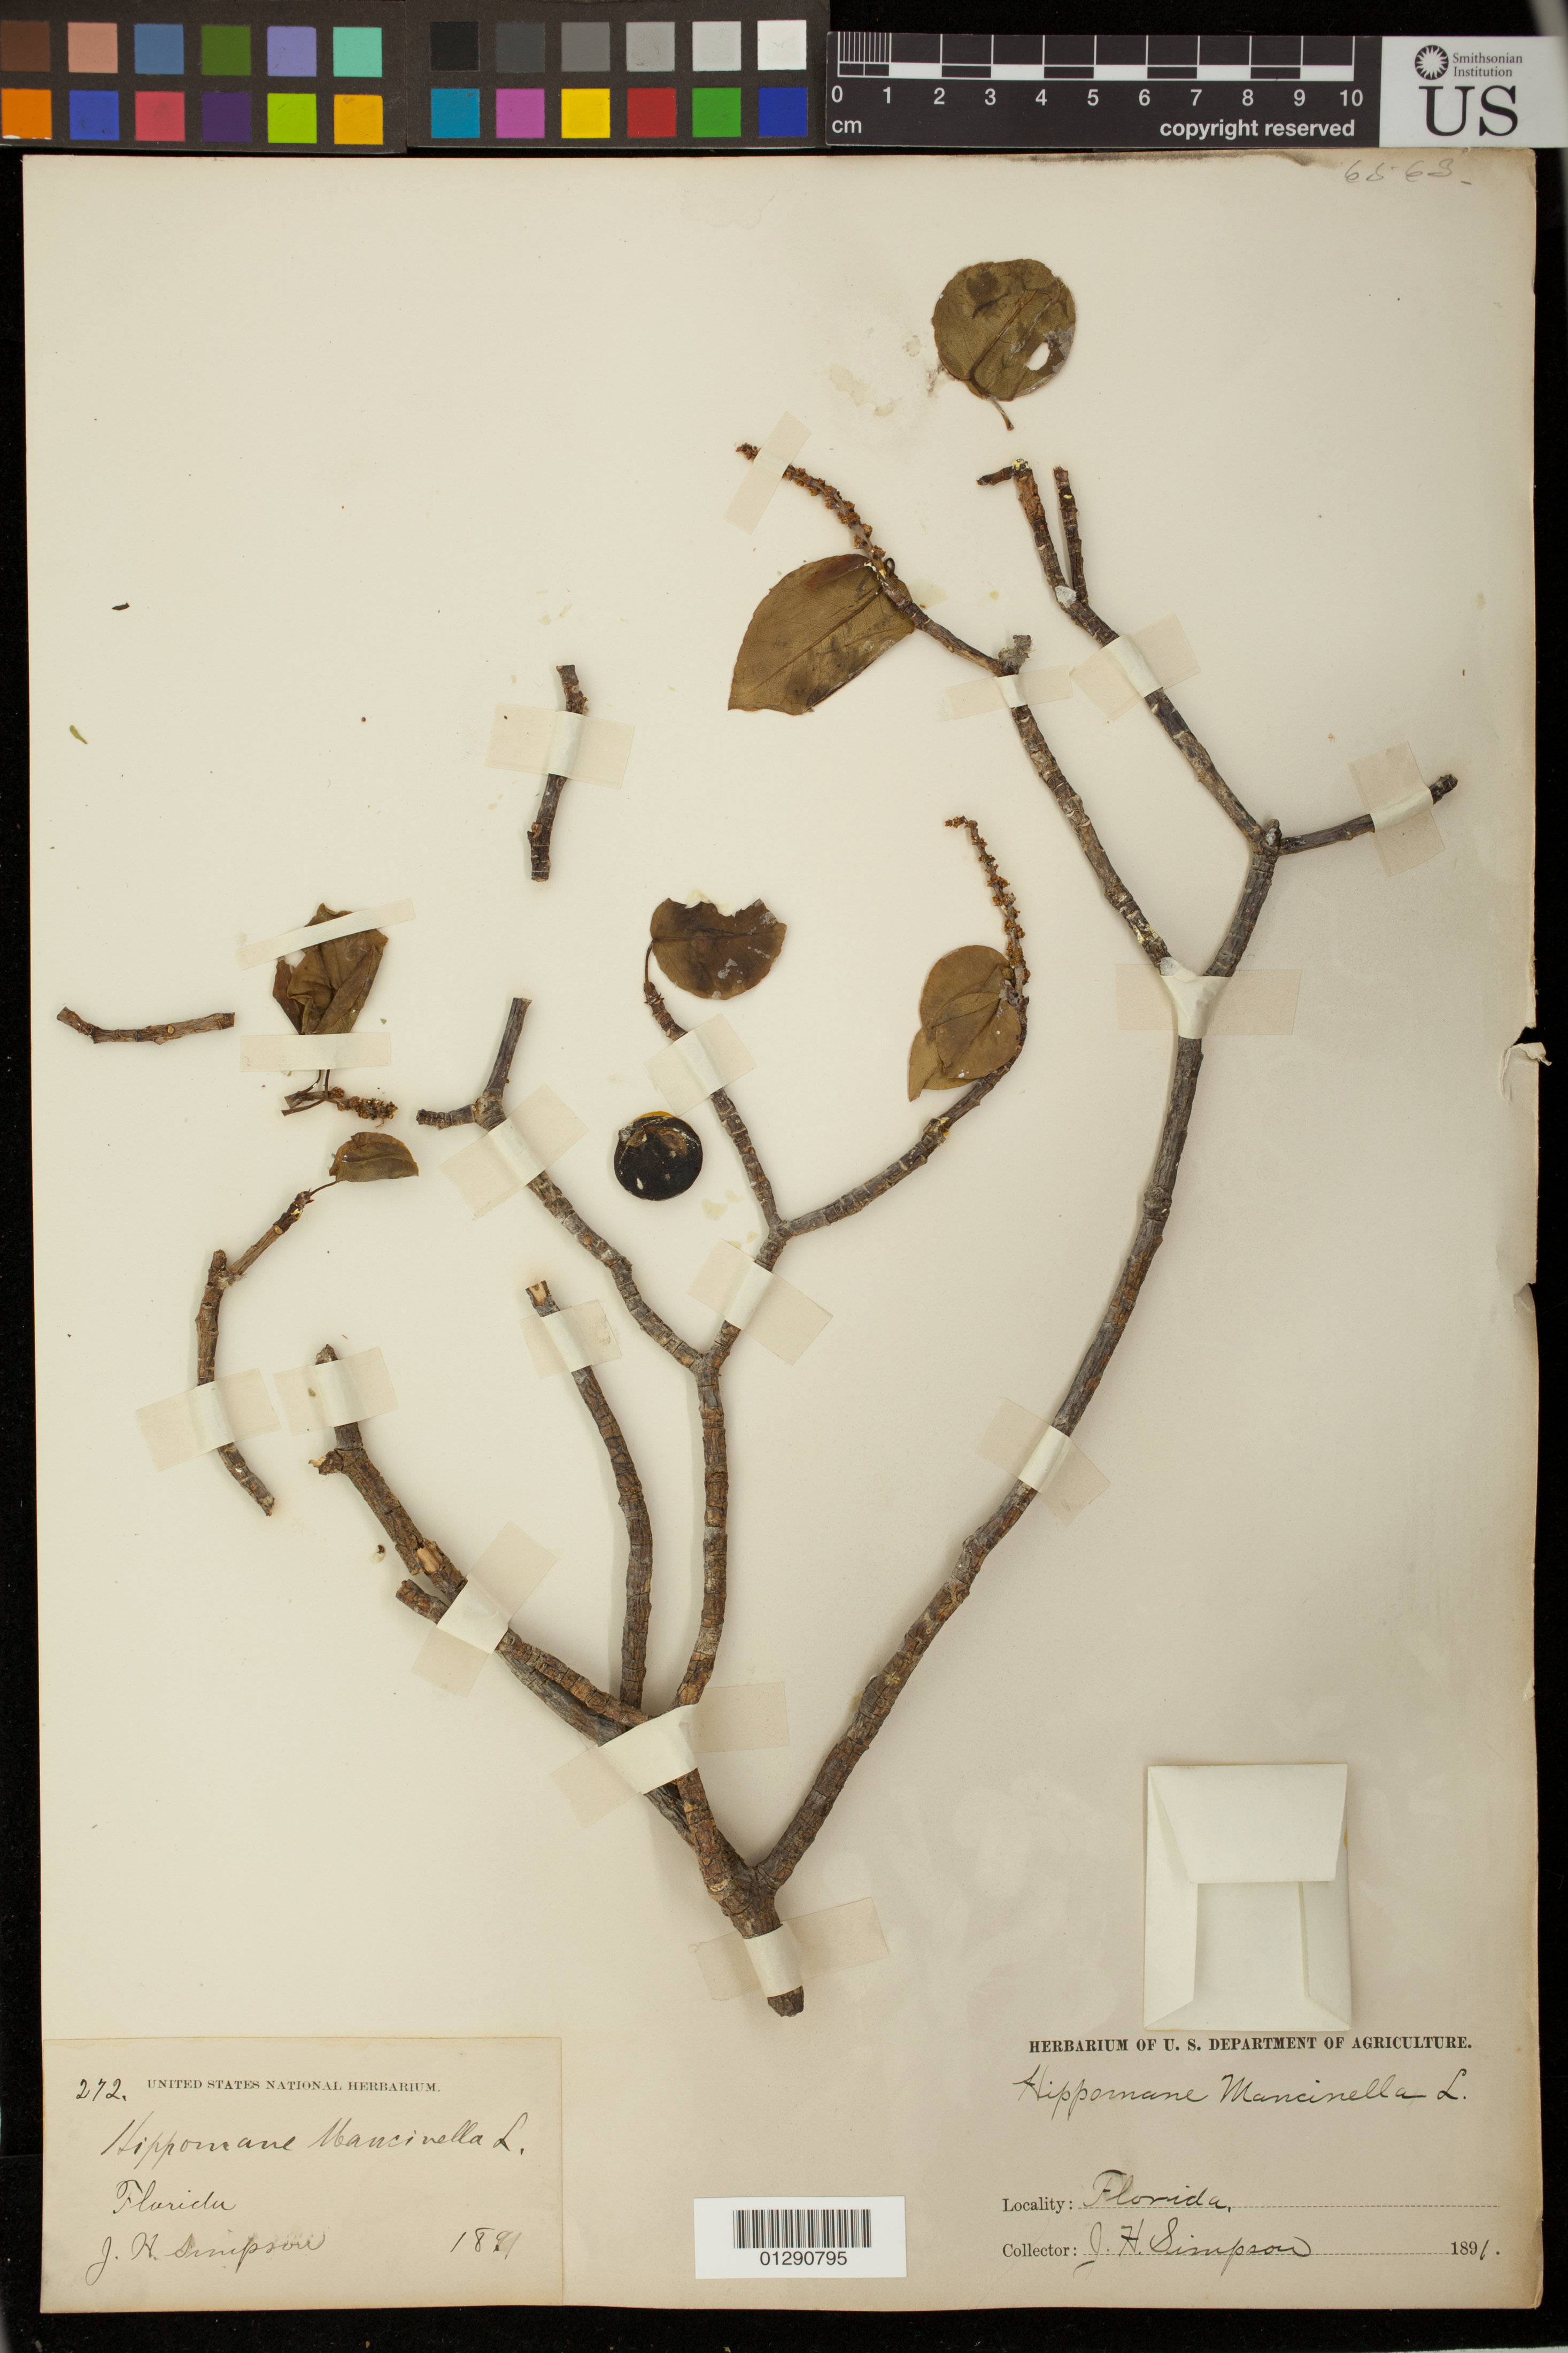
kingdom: Plantae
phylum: Tracheophyta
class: Magnoliopsida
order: Malpighiales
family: Euphorbiaceae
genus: Hippomane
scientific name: Hippomane mancinella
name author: L.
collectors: J. H. Simpson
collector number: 272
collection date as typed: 1891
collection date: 1891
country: United States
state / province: Florida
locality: Key West.